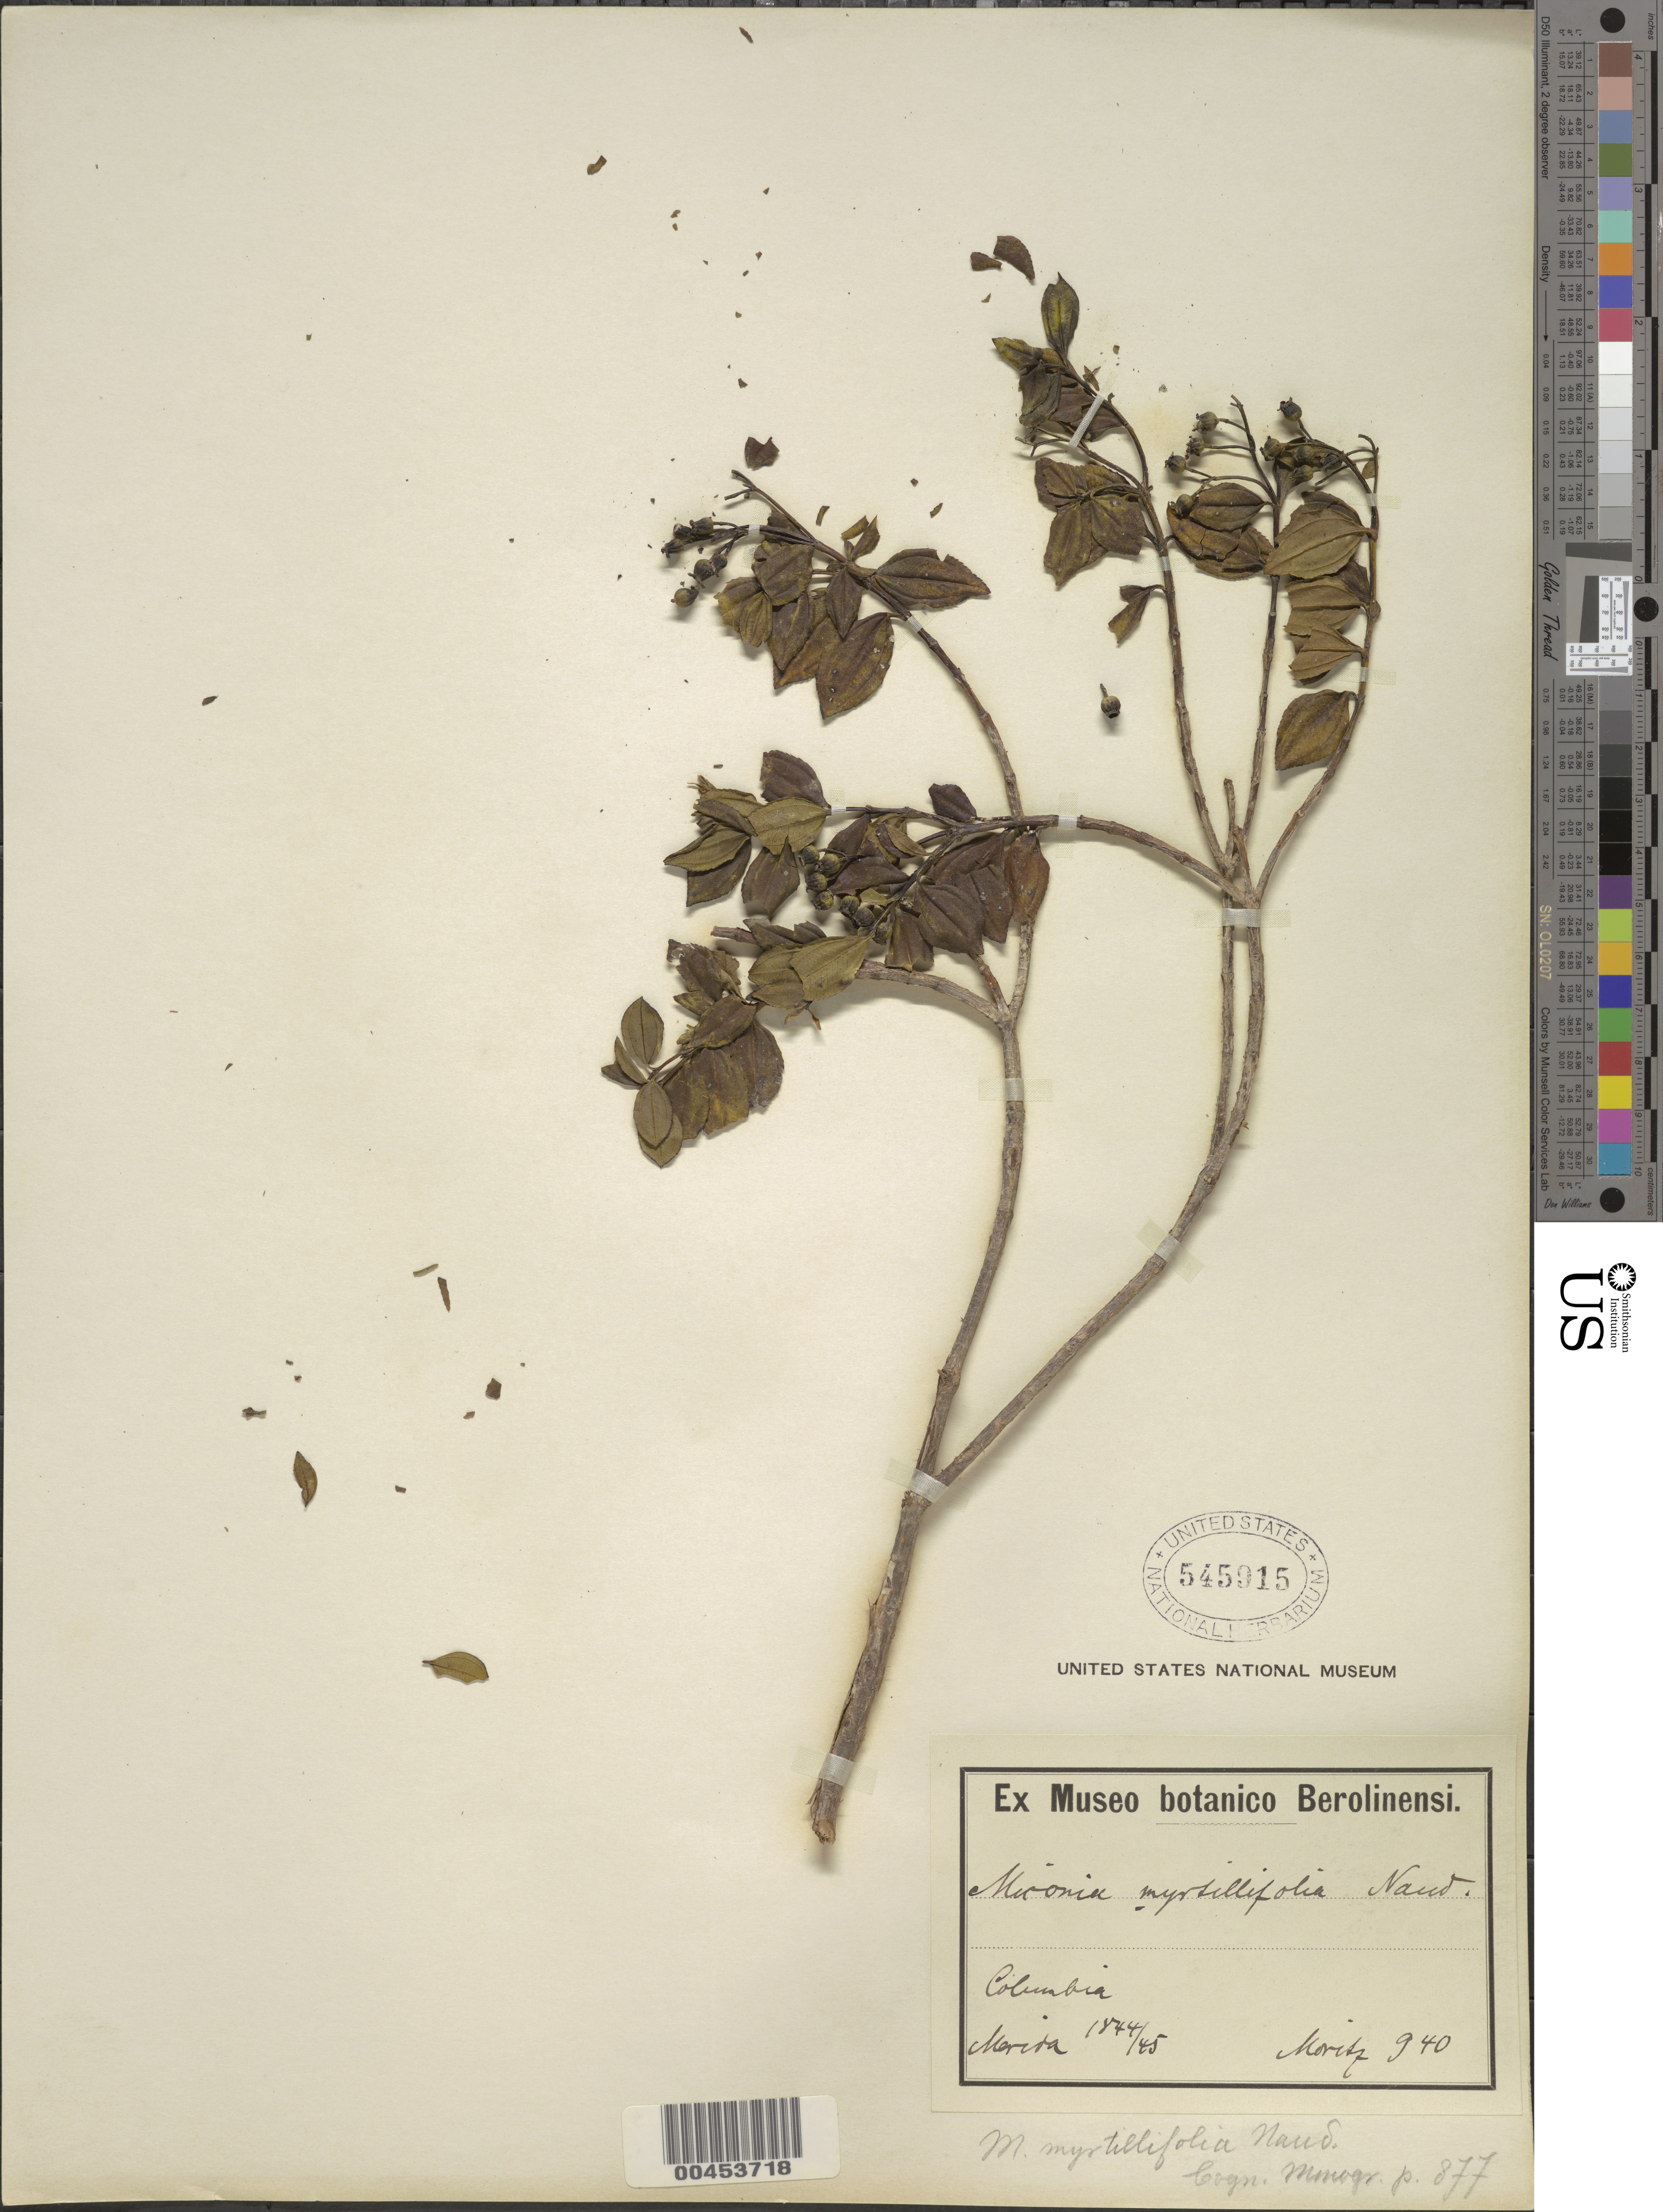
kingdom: Plantae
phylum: Tracheophyta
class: Magnoliopsida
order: Myrtales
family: Melastomataceae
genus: Miconia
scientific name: Miconia myrtillifolia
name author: Naudin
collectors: J. W. Moritz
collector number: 940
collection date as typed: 1844 to -- --- 1845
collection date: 1844/1845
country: Venezuela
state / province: Mérida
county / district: Libertador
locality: Mérida Merida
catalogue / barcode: US 545915